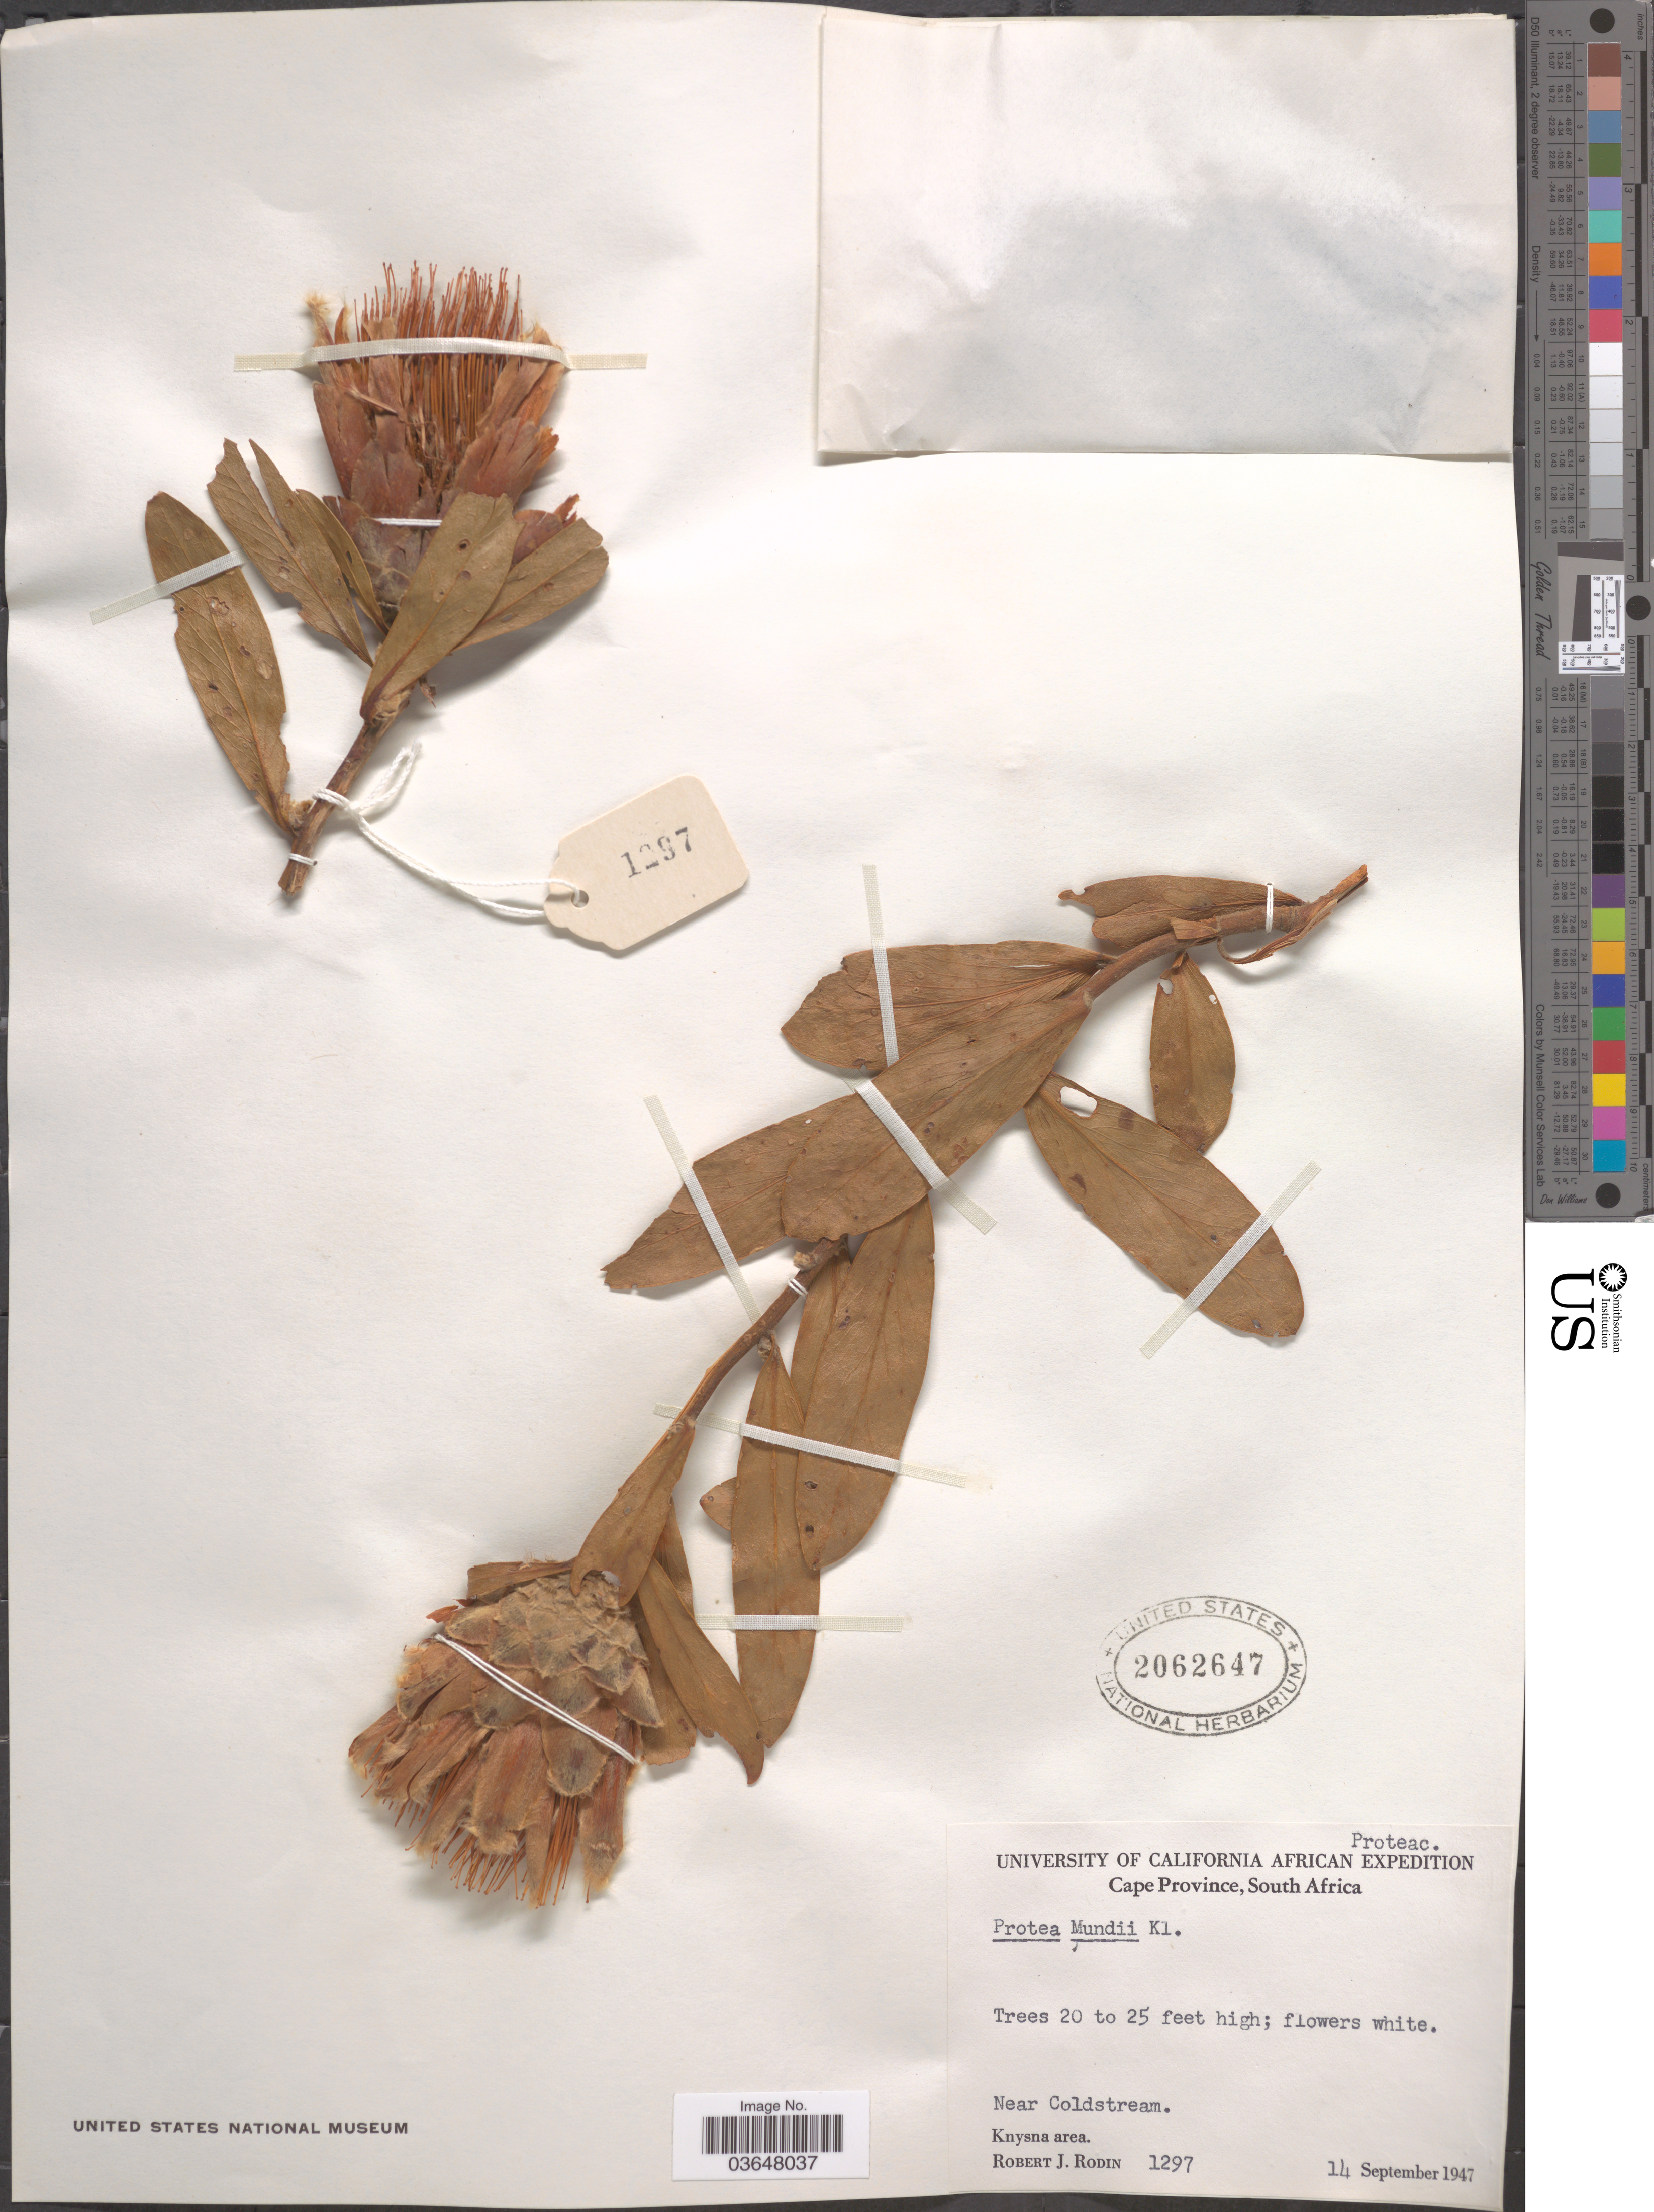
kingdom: Plantae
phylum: Tracheophyta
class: Magnoliopsida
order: Proteales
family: Proteaceae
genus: Protea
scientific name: Protea mundii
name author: Klotzsch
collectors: R. J. Rodin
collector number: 1297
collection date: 1947-09-14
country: South Africa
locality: Near Coldstream. Knysna area.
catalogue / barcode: US 2062647